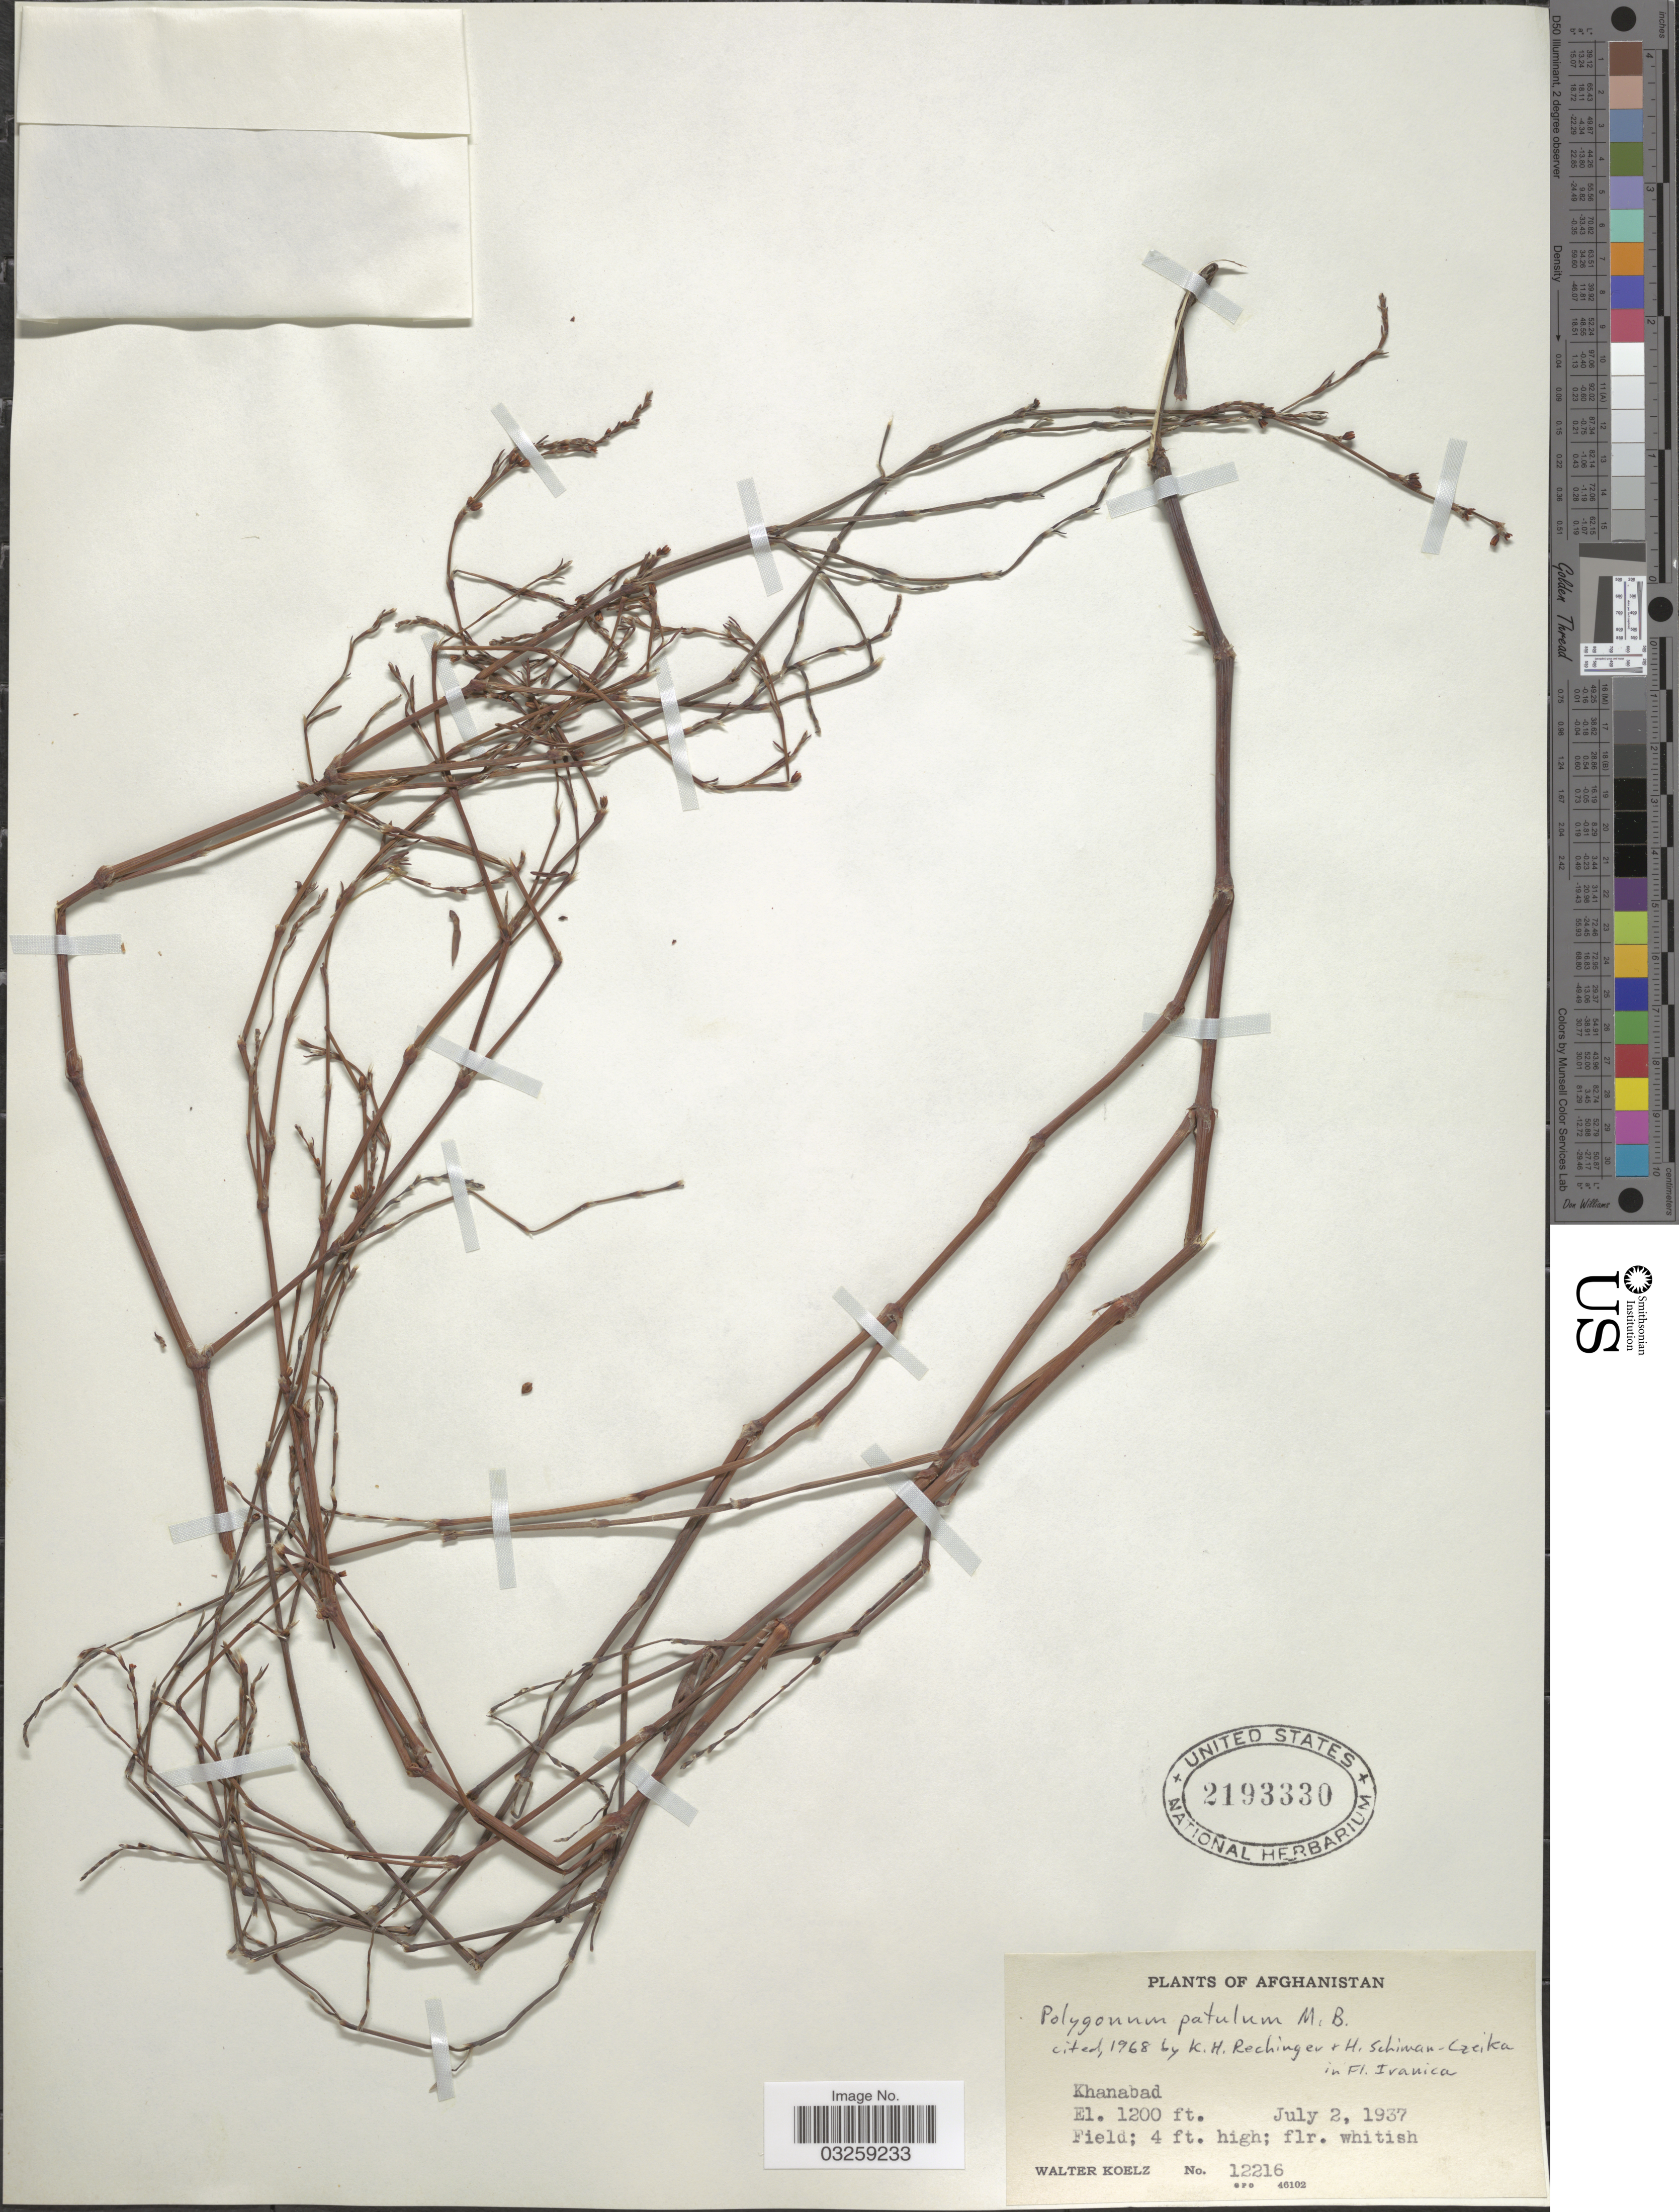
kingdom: Plantae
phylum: Tracheophyta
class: Magnoliopsida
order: Caryophyllales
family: Polygonaceae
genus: Polygonum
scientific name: Polygonum patulum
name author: M. Bieb.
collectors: W. N. Koelz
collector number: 12216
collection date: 1937-07-02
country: Afghanistan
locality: Khanabad.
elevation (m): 366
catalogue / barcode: US 2193330